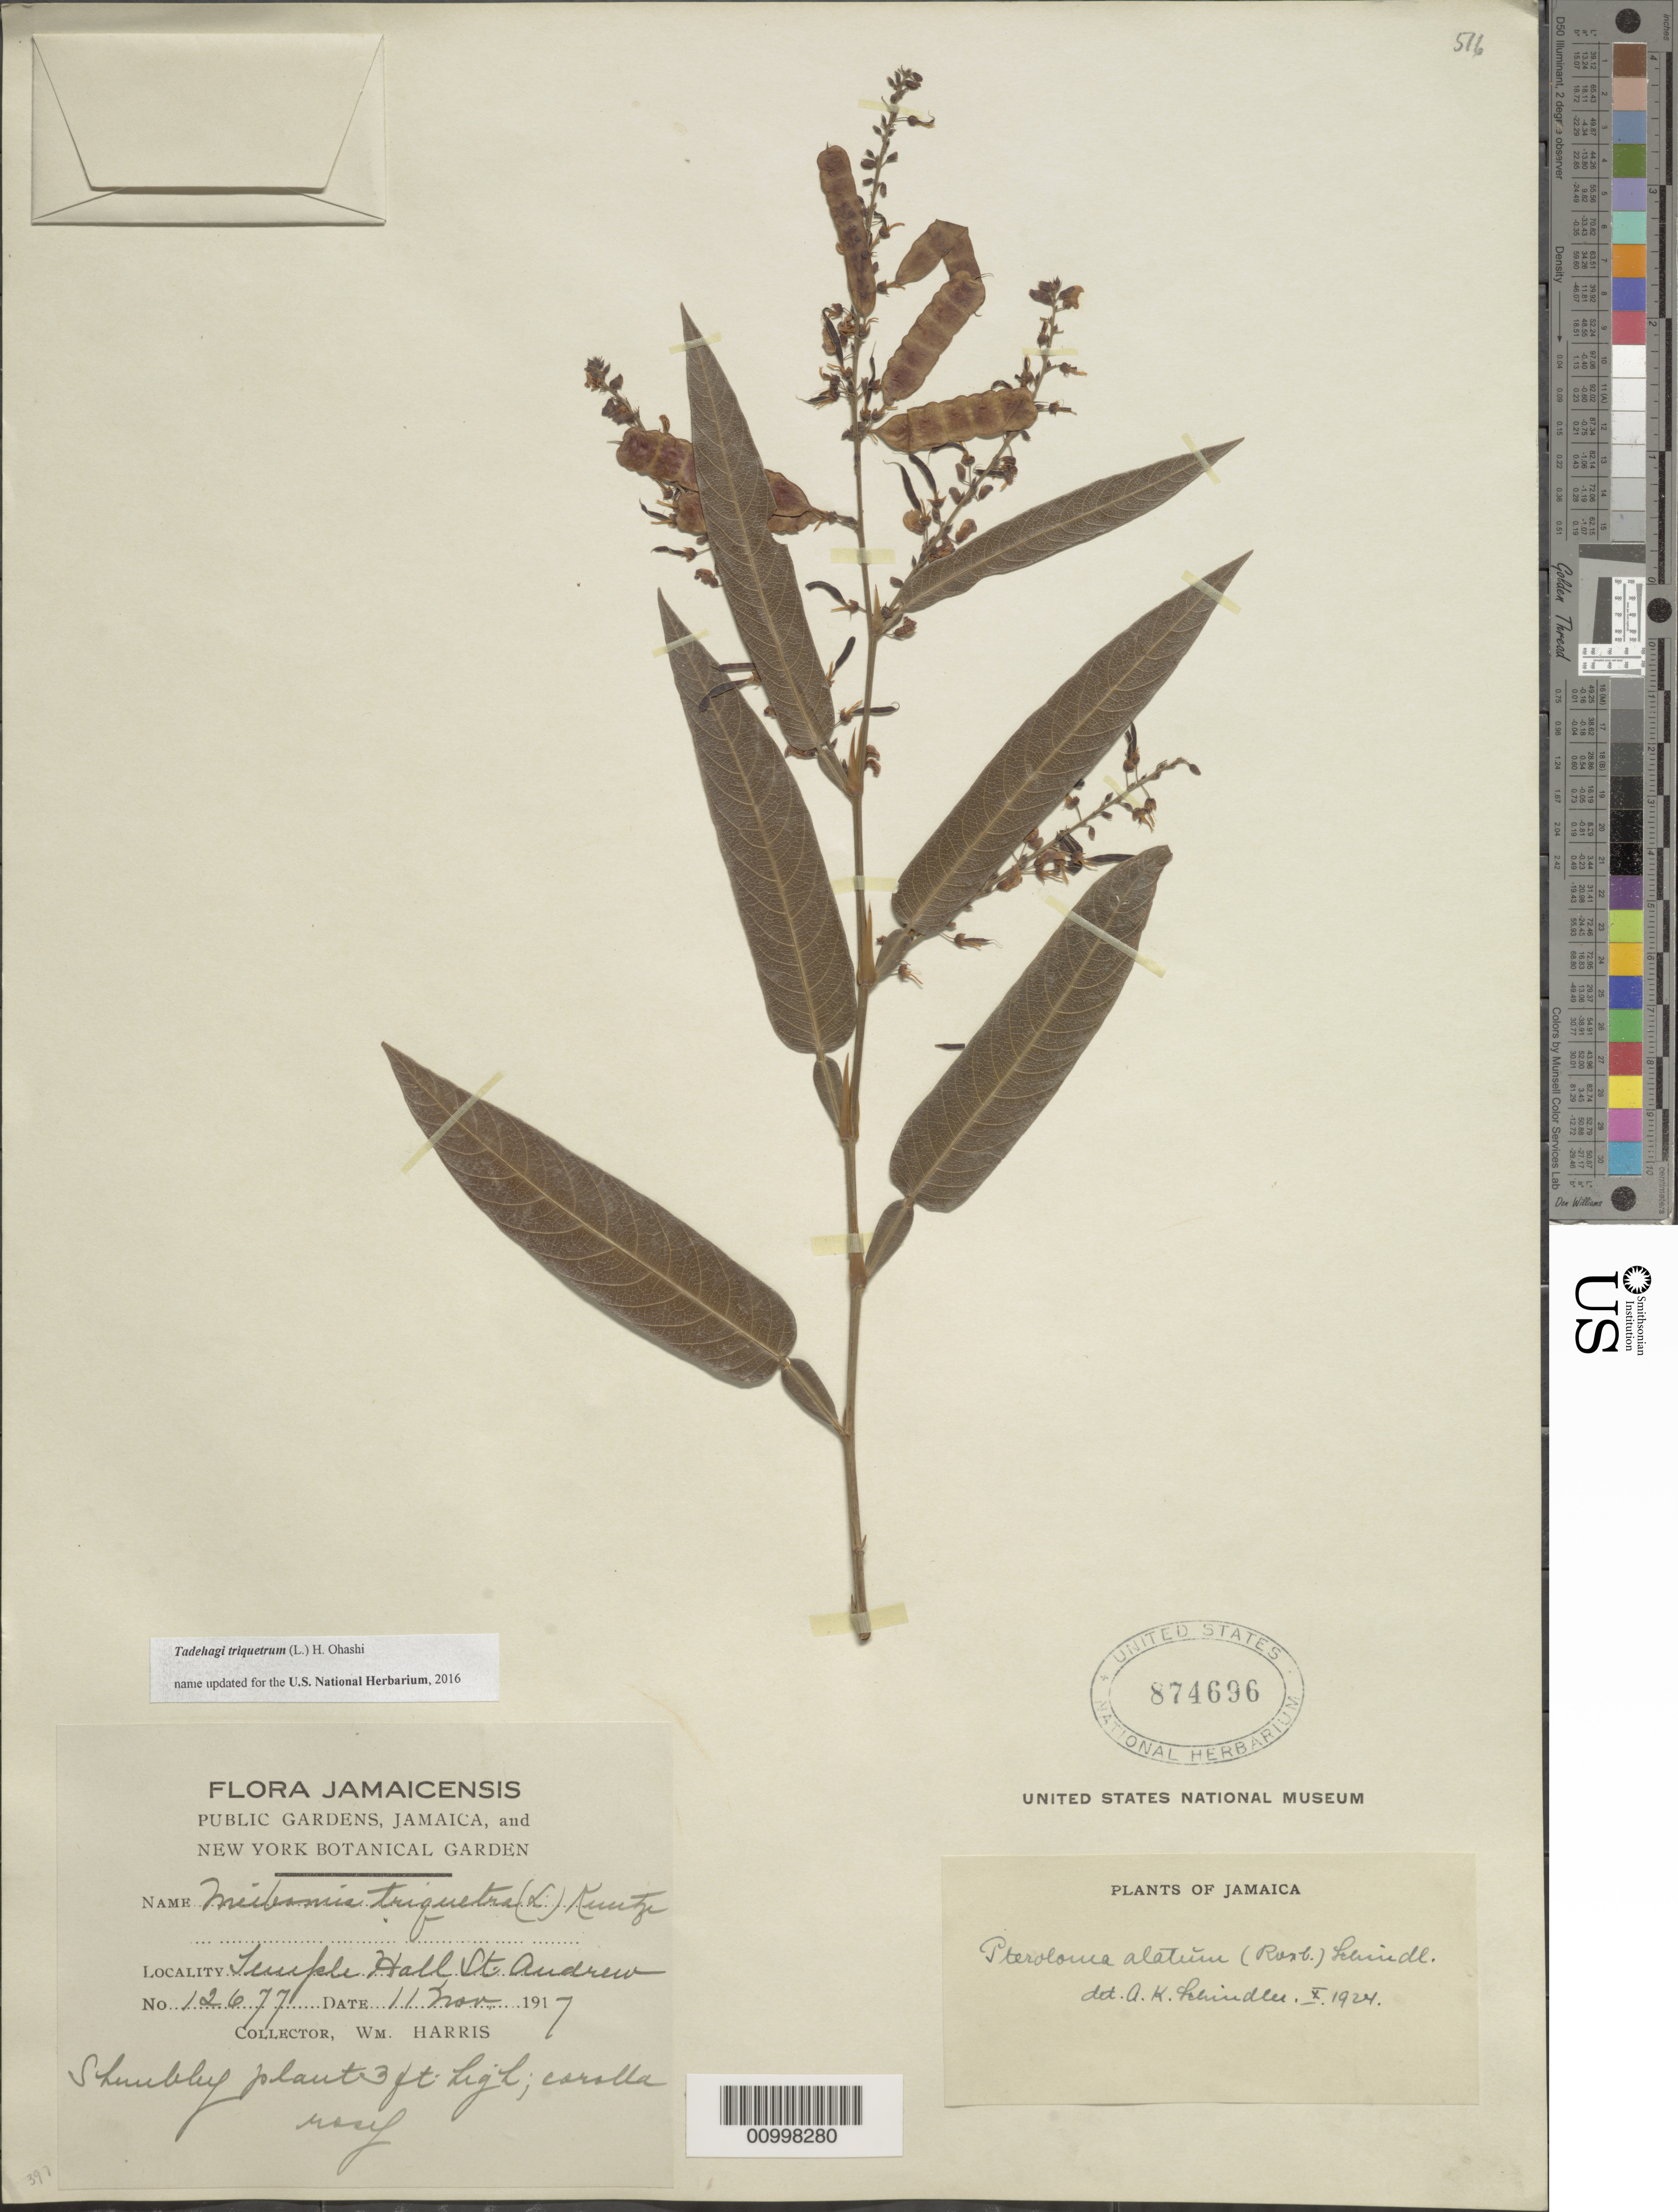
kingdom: Plantae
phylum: Tracheophyta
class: Magnoliopsida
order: Fabales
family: Fabaceae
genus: Tadehagi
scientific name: Tadehagi triquetrum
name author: (L.) H. Ohashi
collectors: W. Harris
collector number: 12677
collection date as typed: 11 Nov 1917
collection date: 1917-11-11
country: Jamaica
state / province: Saint Andrew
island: Jamaica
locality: Temple Hall.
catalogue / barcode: US 874696